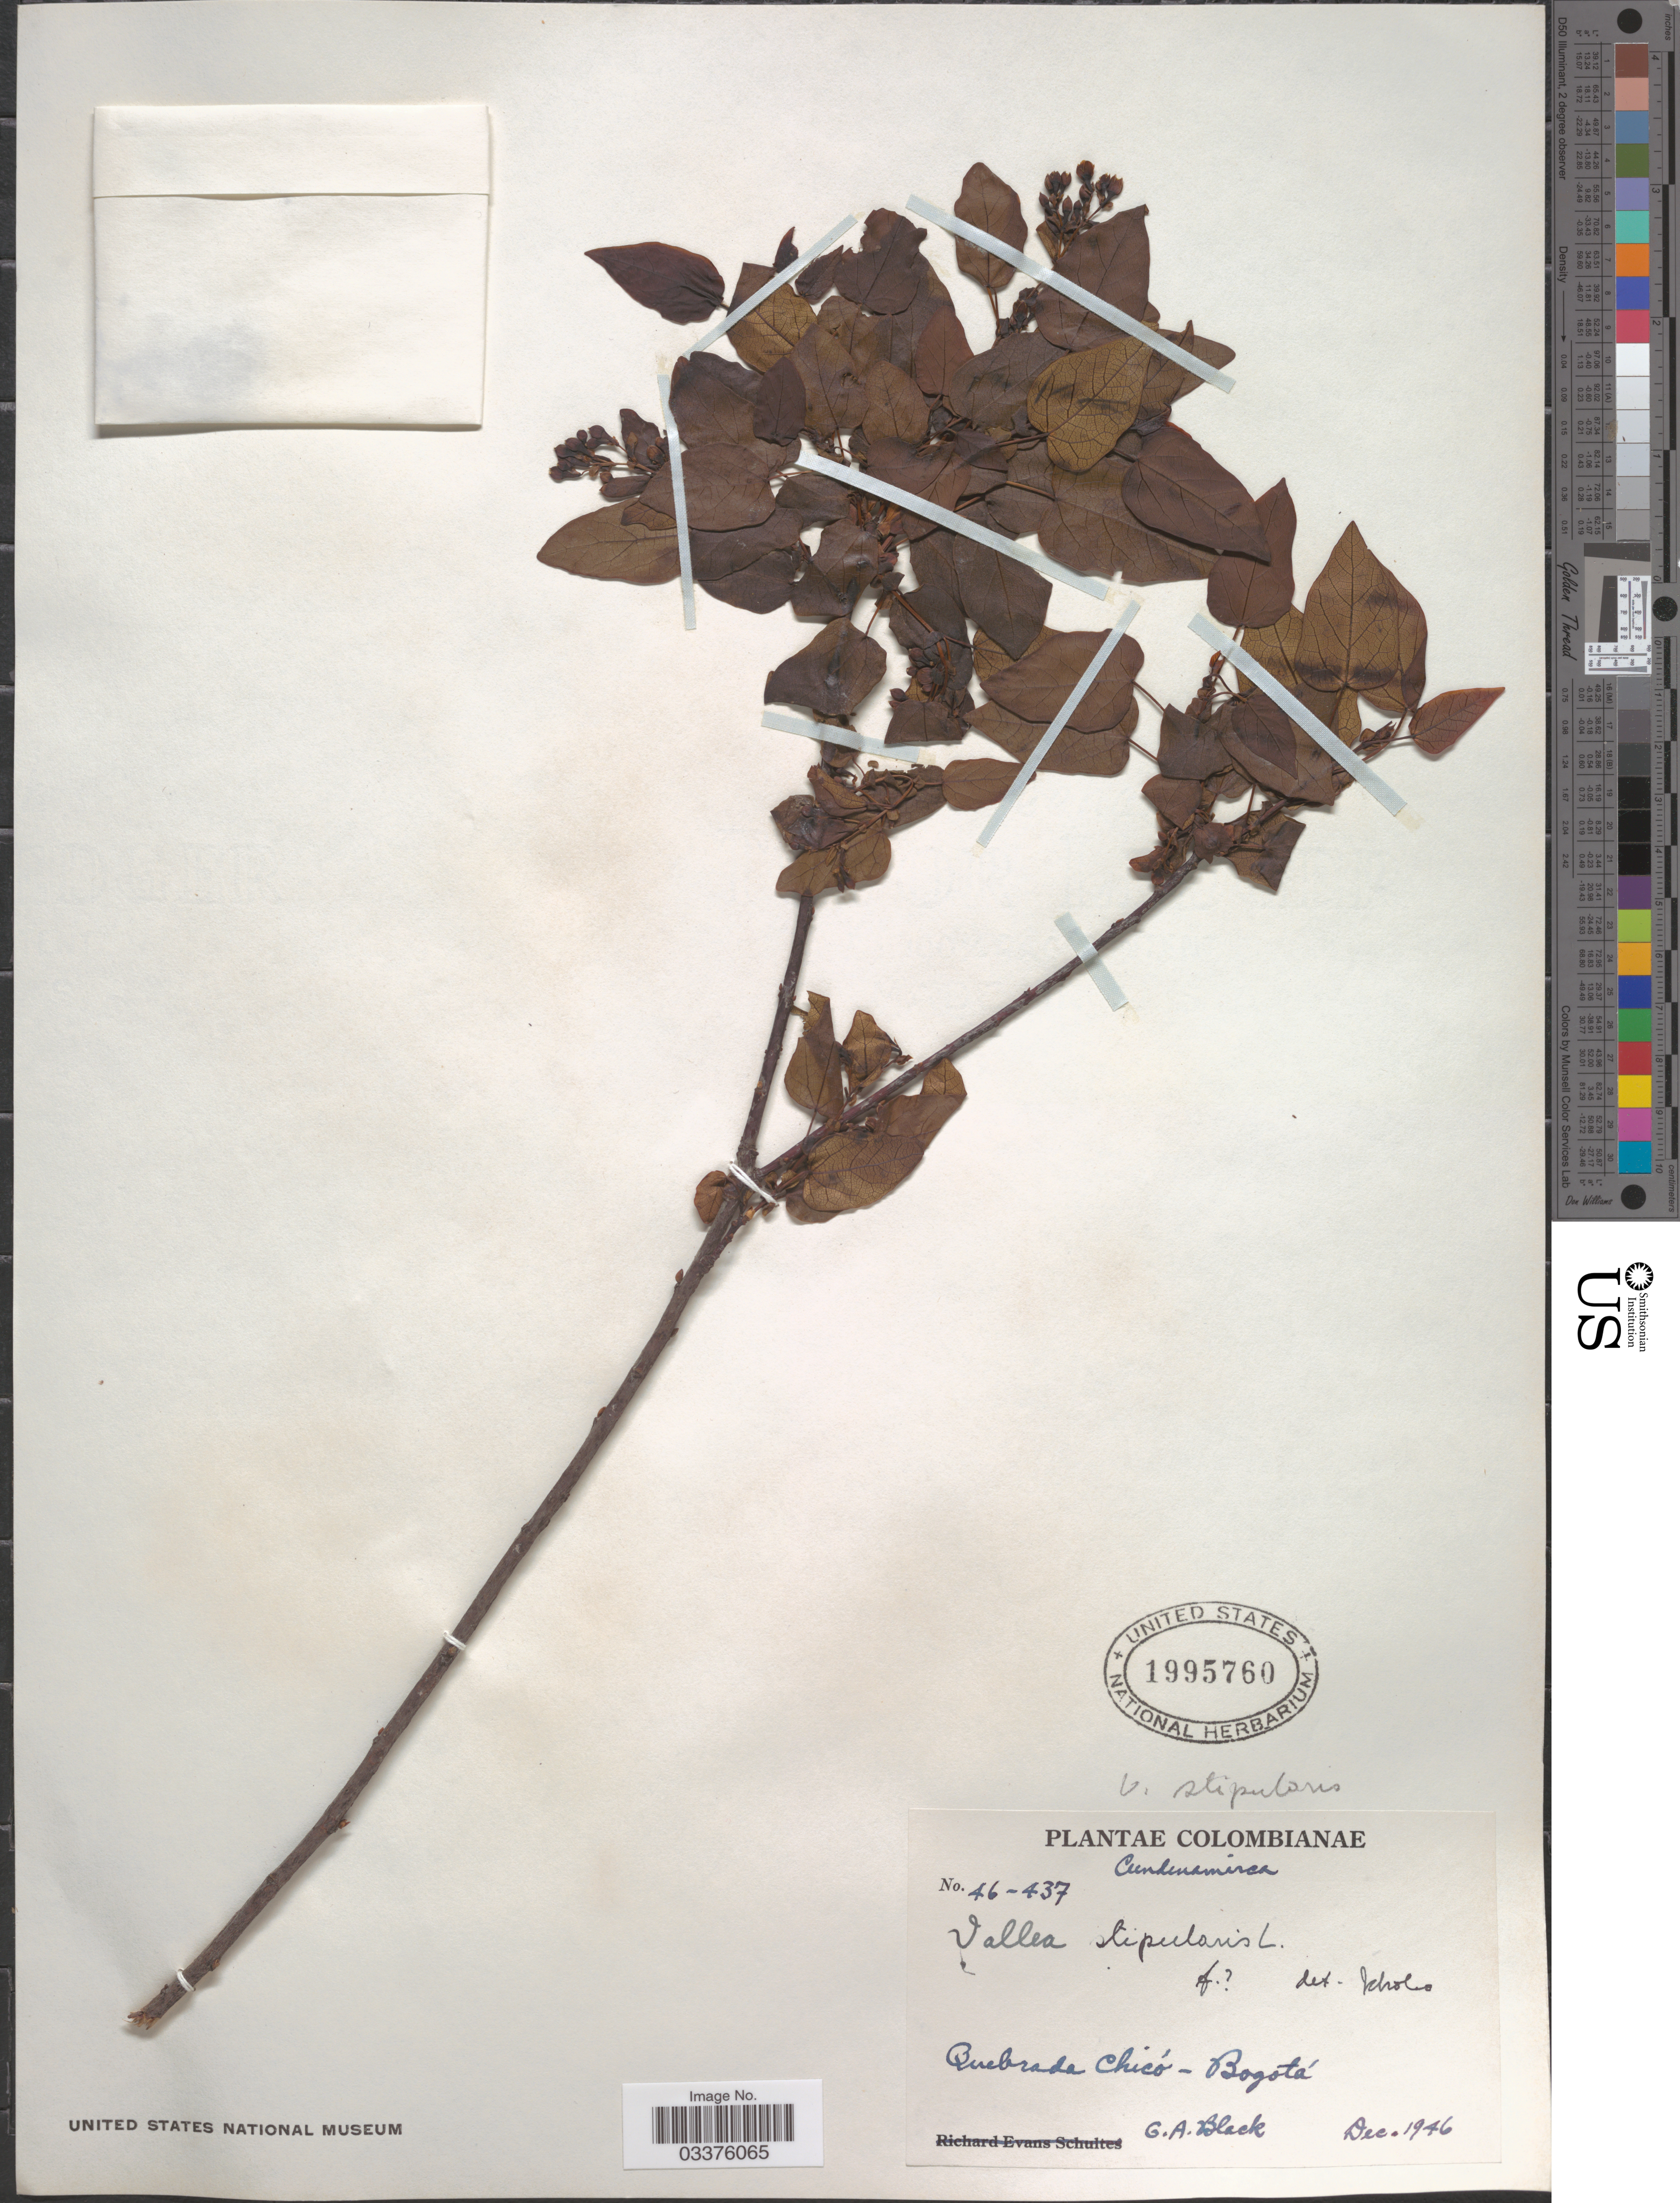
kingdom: Plantae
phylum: Tracheophyta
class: Magnoliopsida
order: Oxalidales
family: Elaeocarpaceae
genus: Vallea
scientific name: Vallea stipularis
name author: L. f.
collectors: G. A. Black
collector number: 46-437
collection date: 1946-12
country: Colombia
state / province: Cundinamarca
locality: Quebrada Chicó - Bogotá.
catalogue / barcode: US 1995760